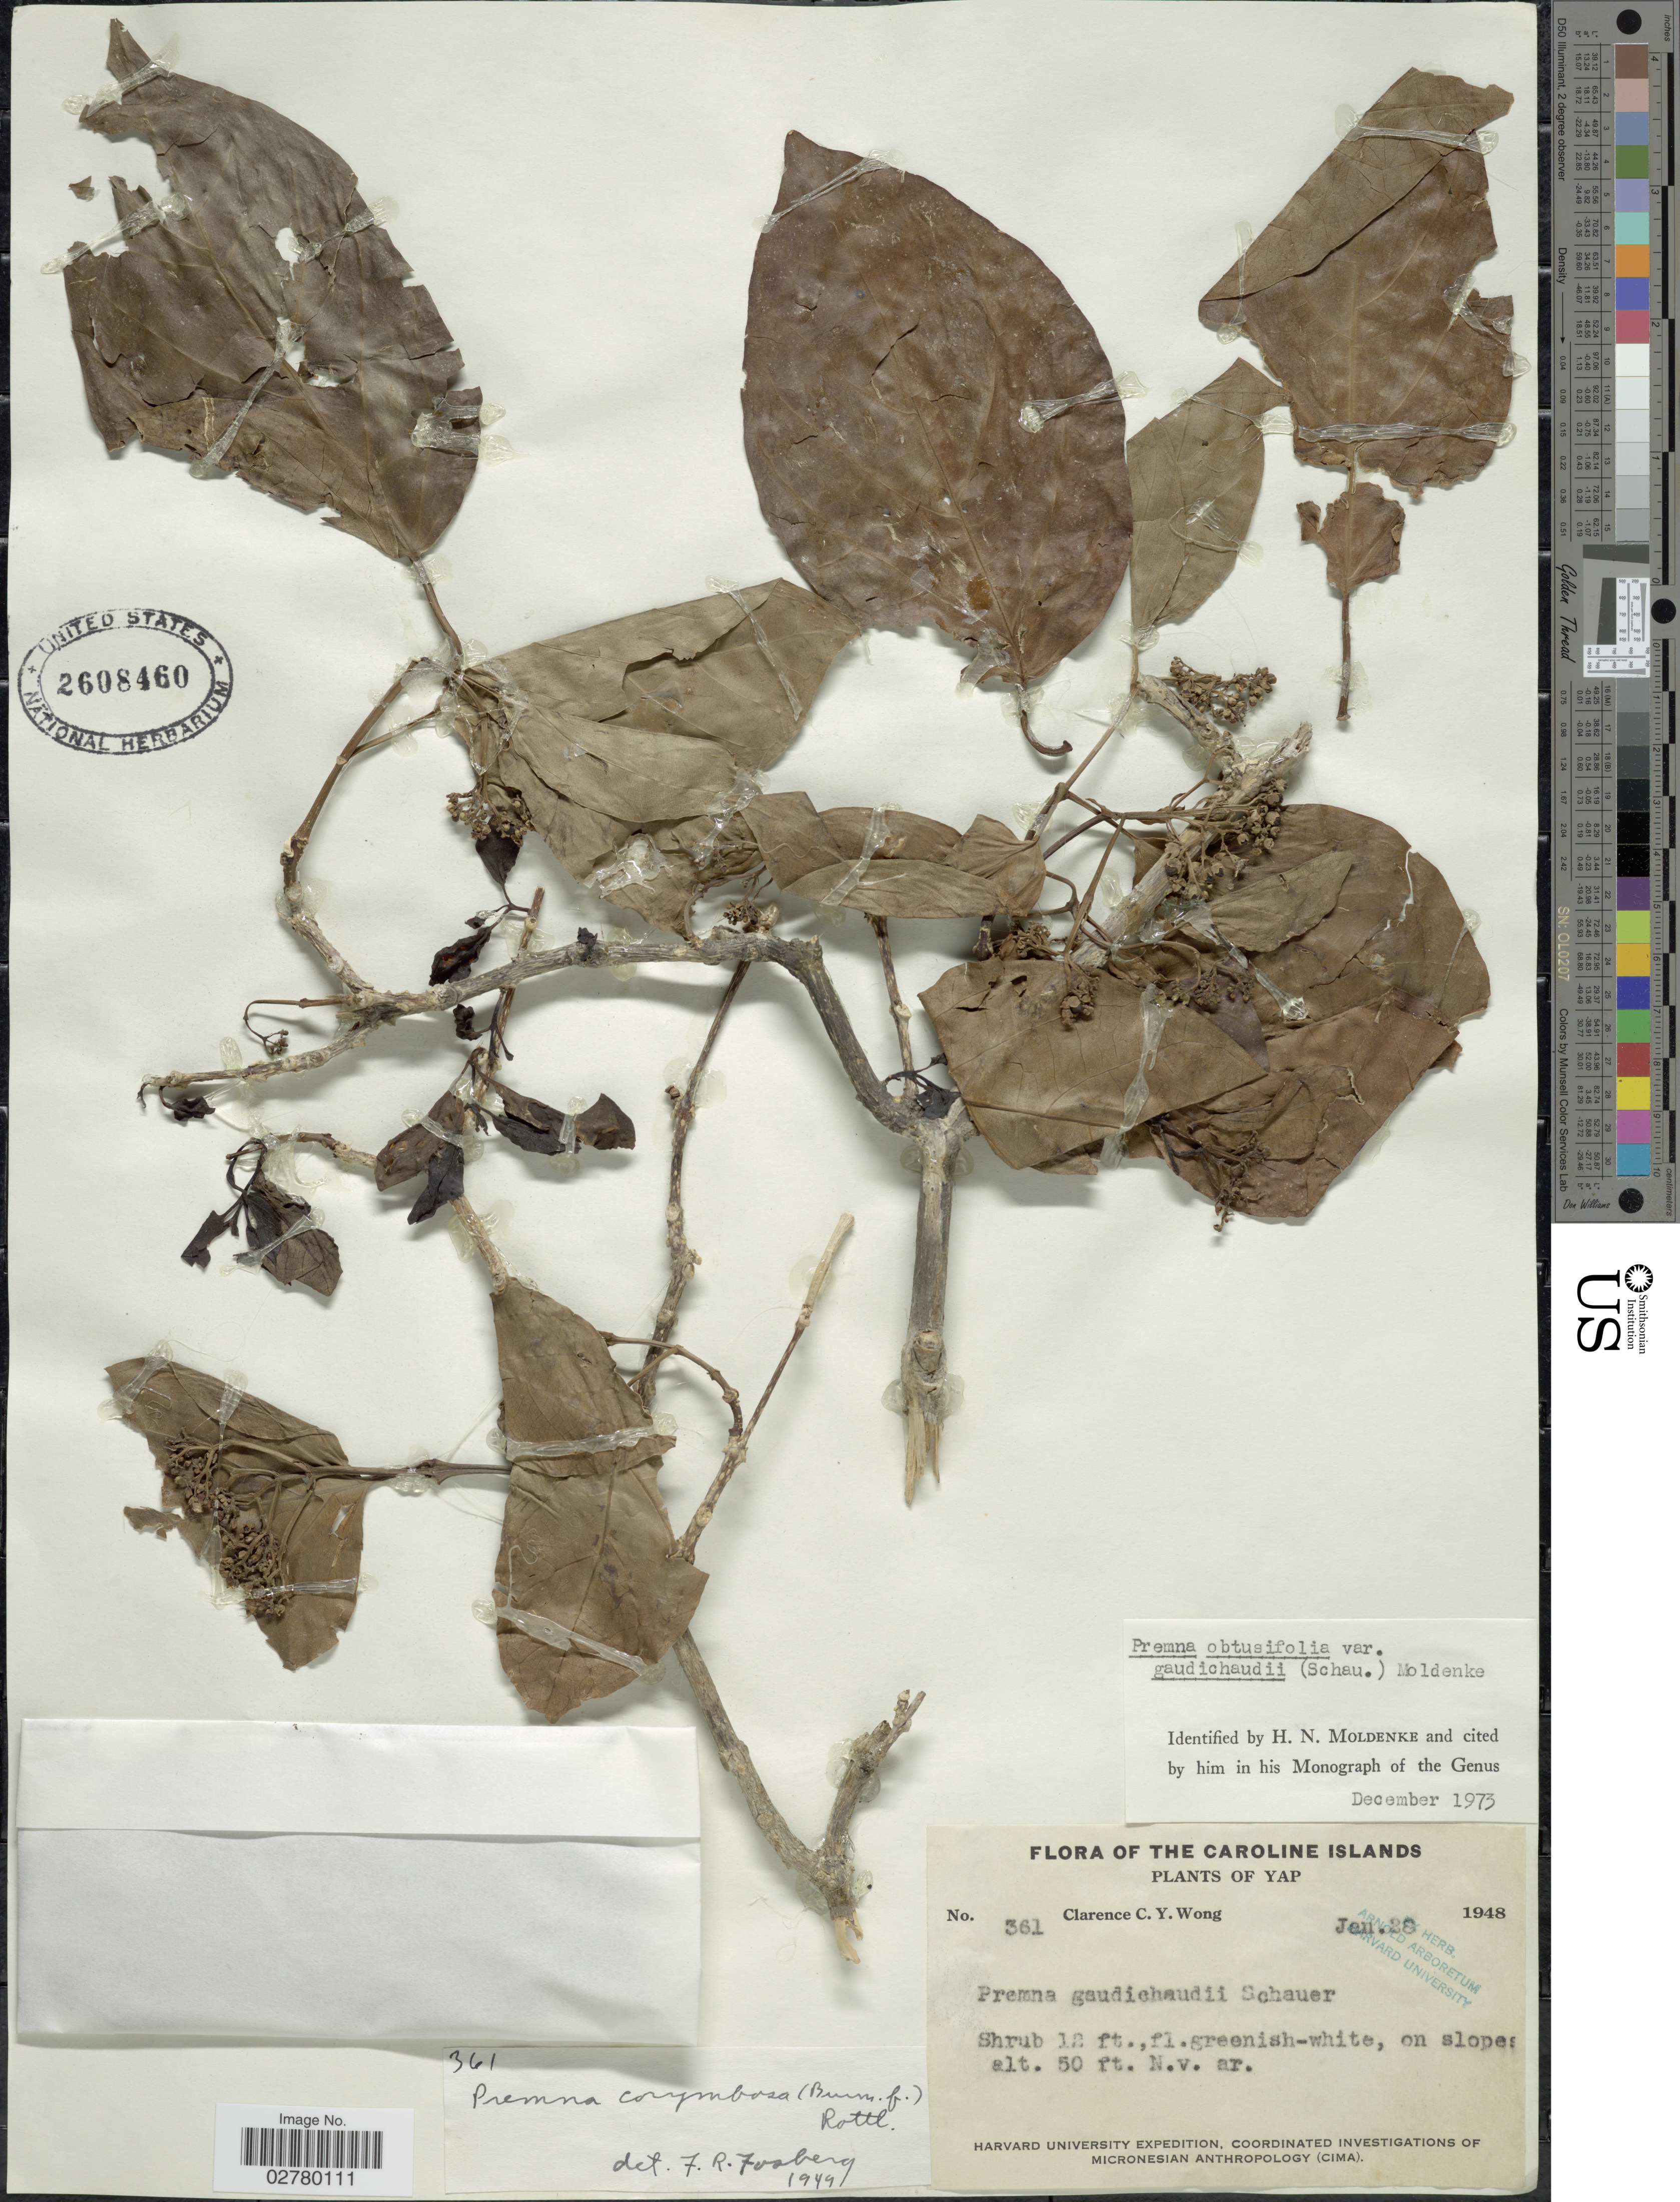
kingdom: Plantae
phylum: Tracheophyta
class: Magnoliopsida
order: Lamiales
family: Lamiaceae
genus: Premna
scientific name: Premna obtusifolia var. gaudichaudii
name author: (Schauer) Moldenke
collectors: C. Wong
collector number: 361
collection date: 1948-01-28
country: Micronesia, Federated States of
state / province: Yap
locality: Caroline Islands.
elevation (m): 15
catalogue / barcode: US 2608460